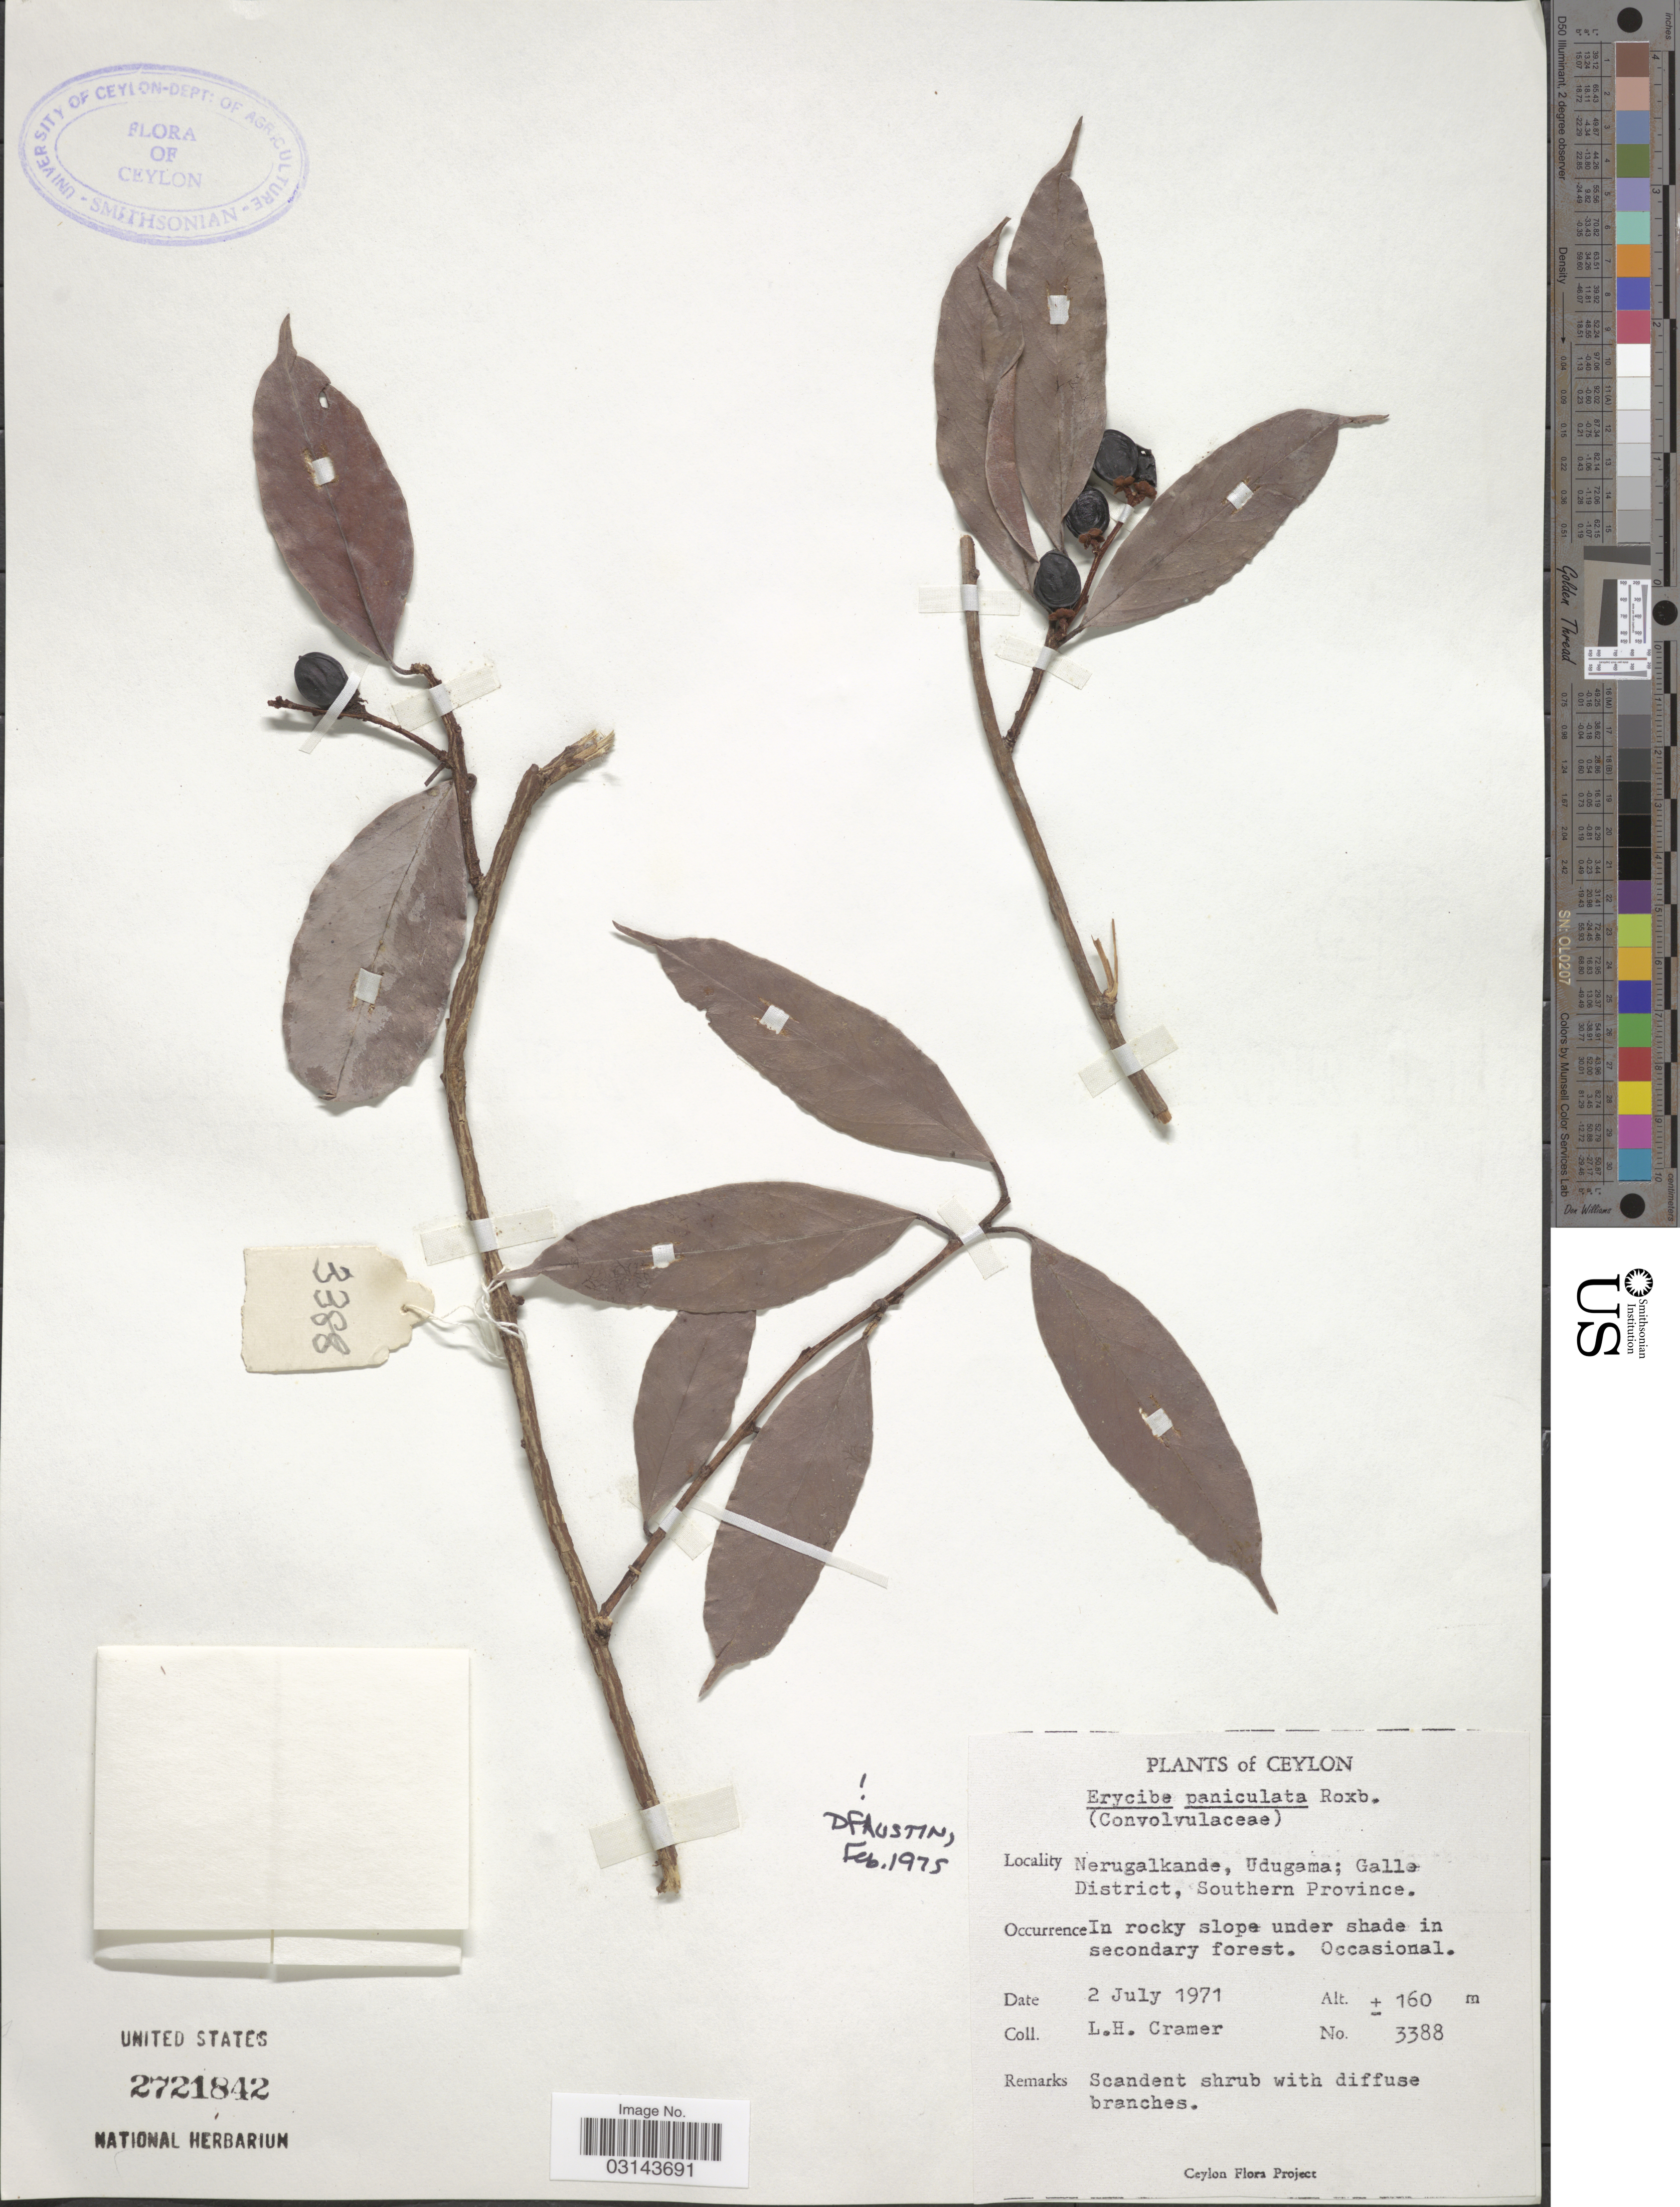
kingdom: Plantae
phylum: Tracheophyta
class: Magnoliopsida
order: Solanales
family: Convolvulaceae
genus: Erycibe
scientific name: Erycibe paniculata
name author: Roxb.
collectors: L. H. Cramer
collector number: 3388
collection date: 1971-07-02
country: Sri Lanka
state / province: Southern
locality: Ceylon. Nerugalkande, Udugama; Galle District, Southern Province.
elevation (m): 160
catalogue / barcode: US 2721842